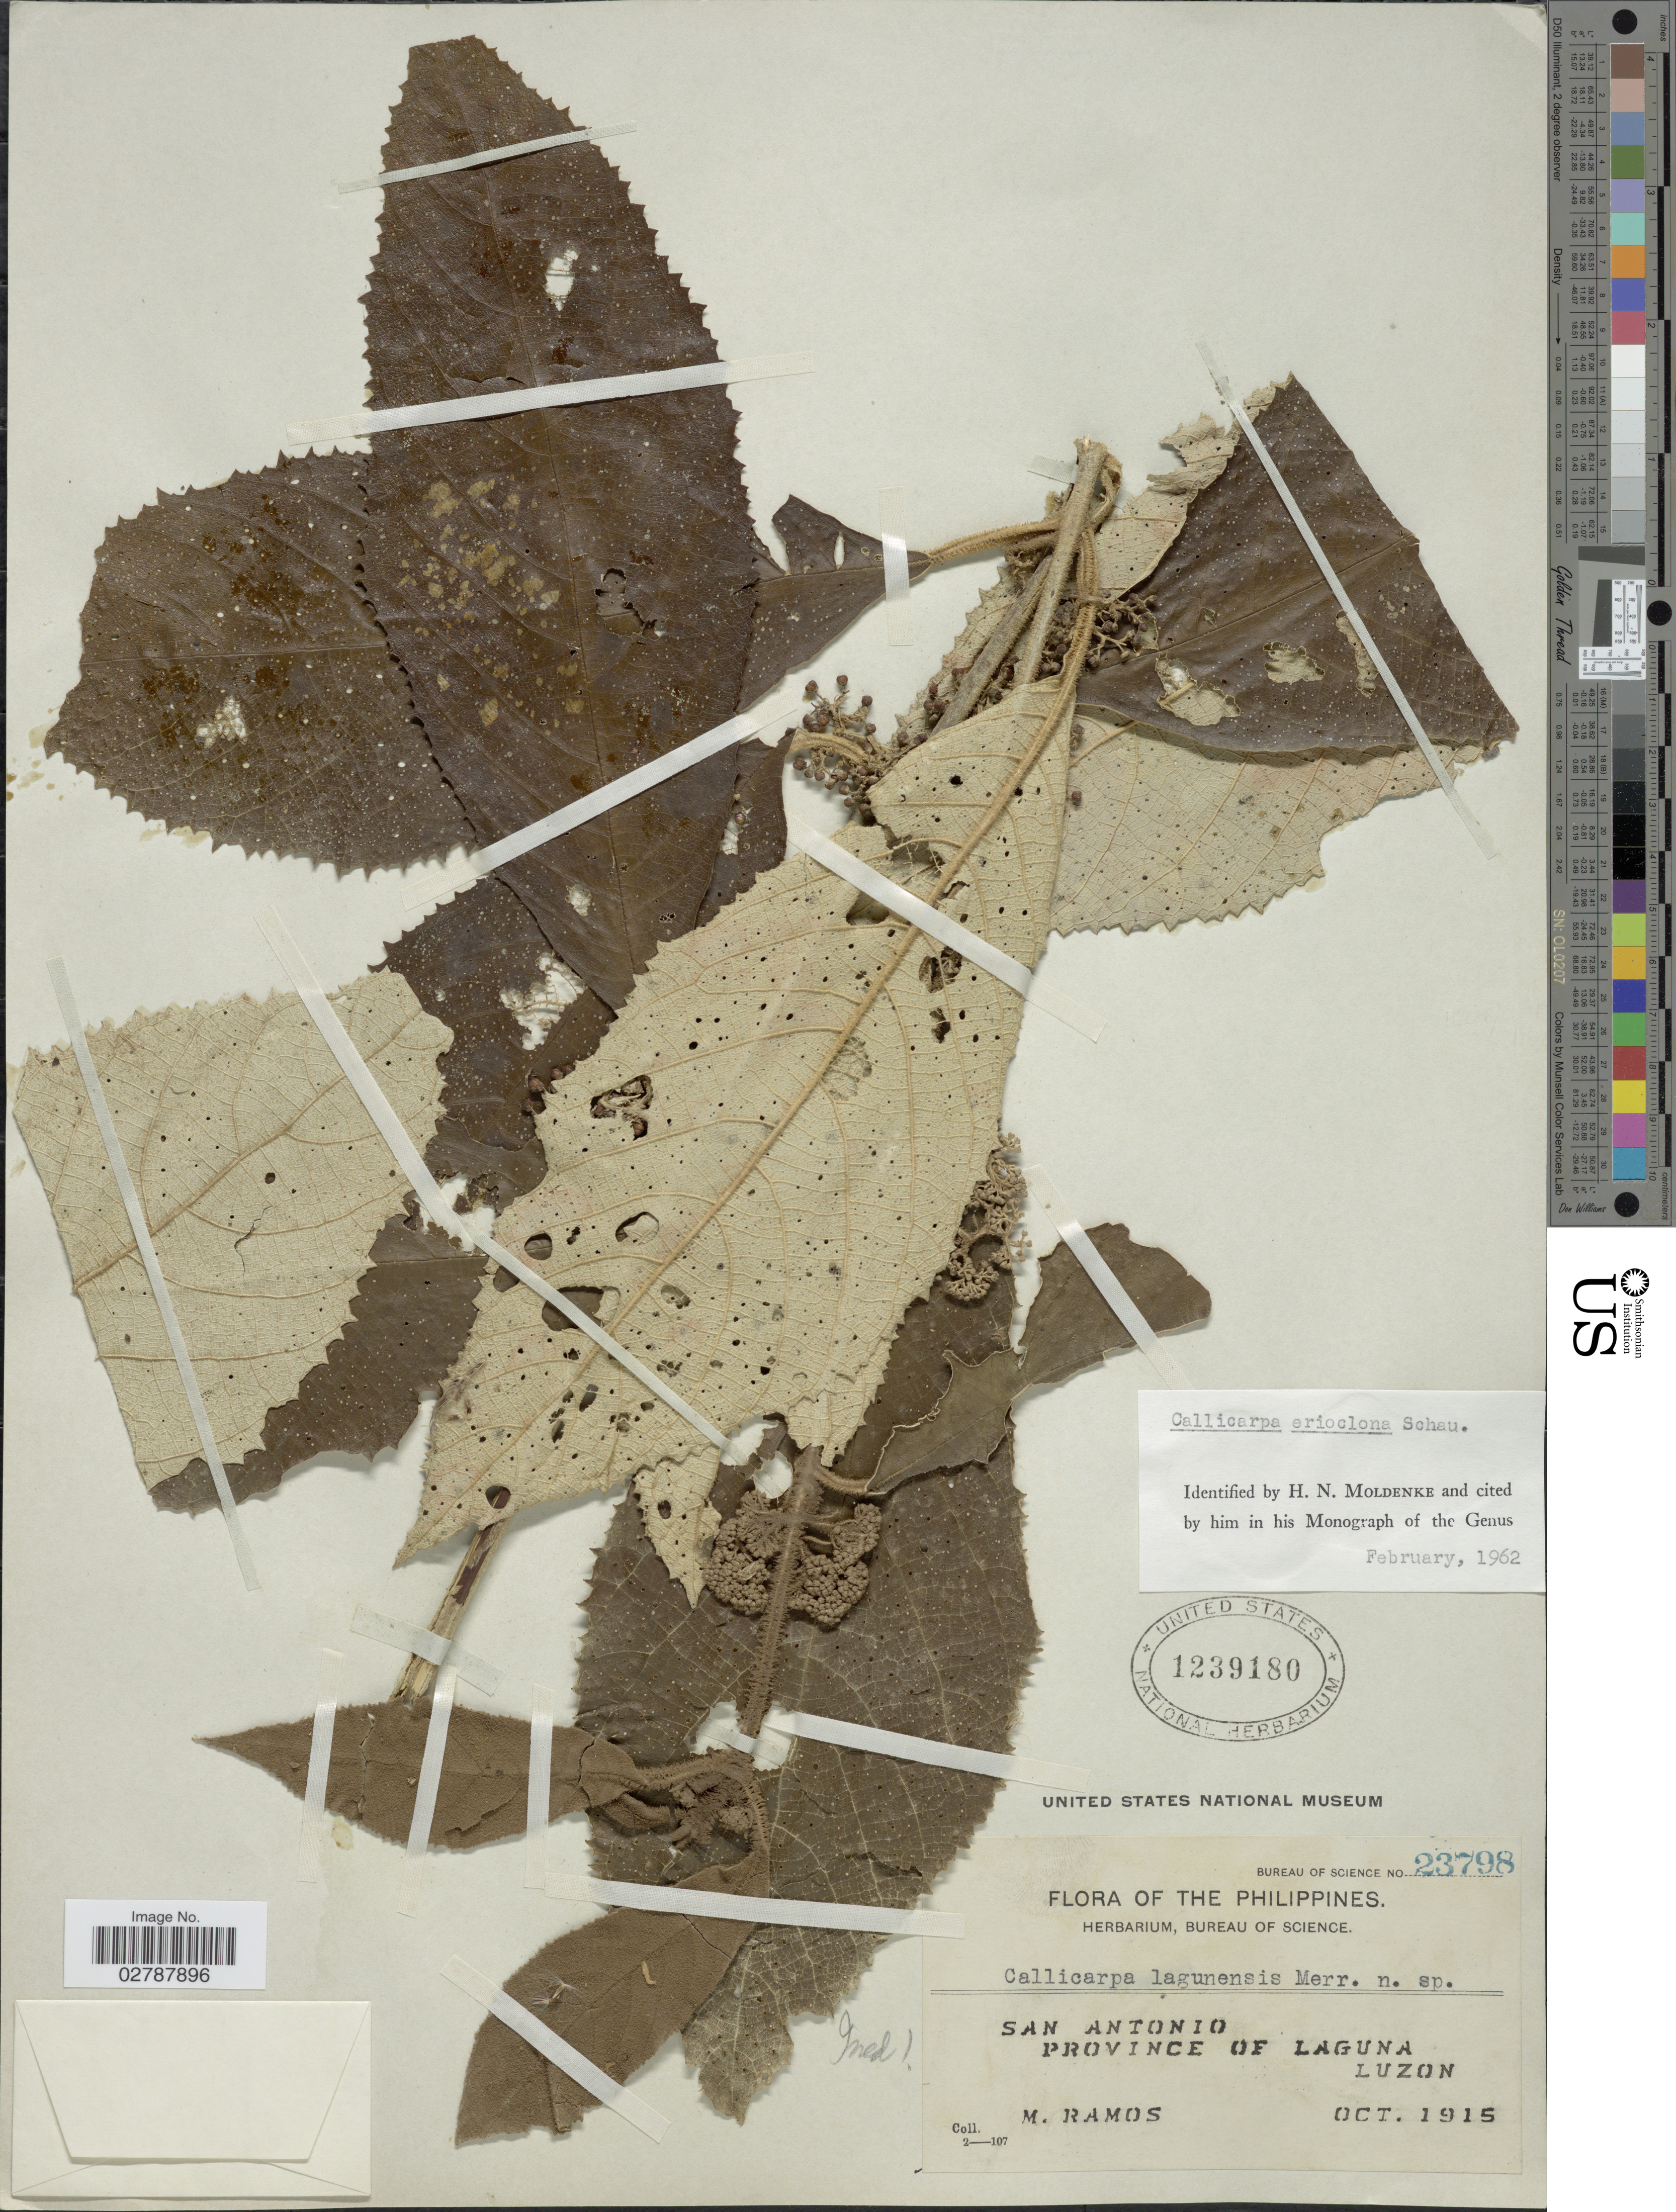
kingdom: Plantae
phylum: Tracheophyta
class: Magnoliopsida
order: Lamiales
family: Lamiaceae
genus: Callicarpa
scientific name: Callicarpa erioclona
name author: Schauer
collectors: M. Ramos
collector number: Bureau of Science23798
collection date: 1915-10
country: Philippines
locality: San Antonio. Province of Laguna. Luzon.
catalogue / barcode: US 1239180